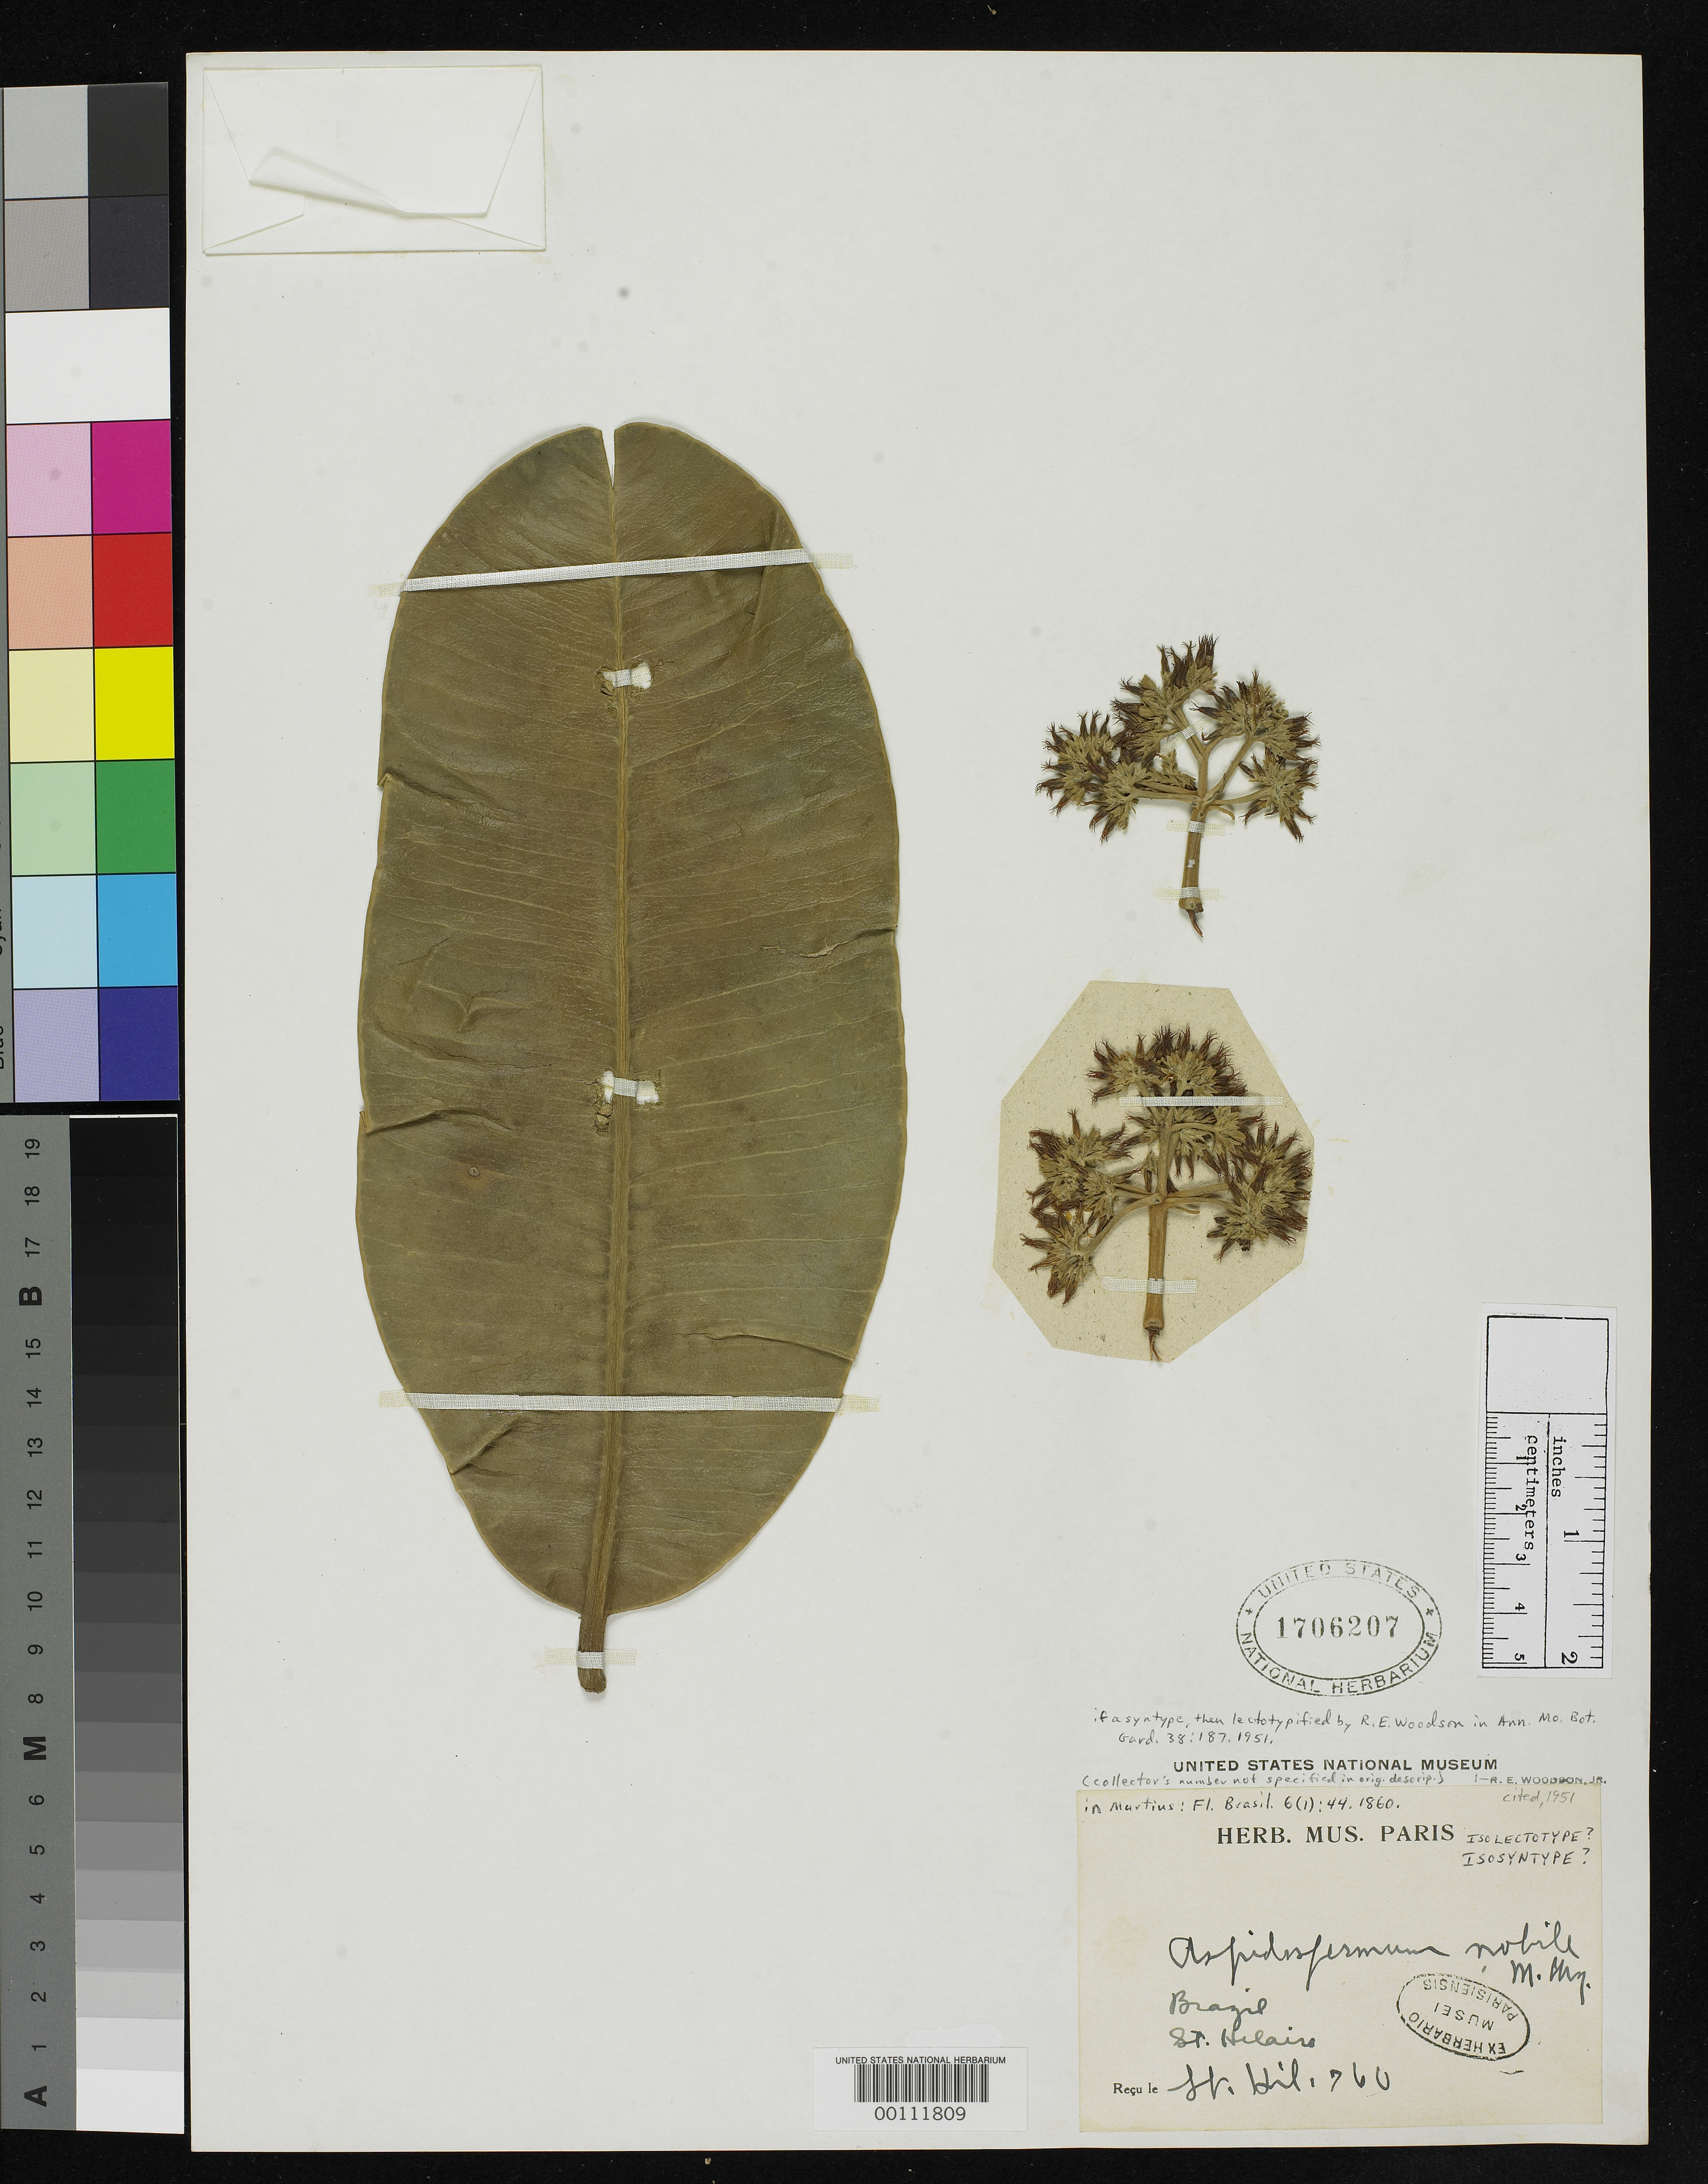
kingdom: Plantae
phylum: Tracheophyta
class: Magnoliopsida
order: Gentianales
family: Apocynaceae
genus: Aspidosperma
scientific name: Aspidosperma nobile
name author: Müll. Arg. in Mart.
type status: Isolectotype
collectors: A. F. C. P. de Saint-Hilaire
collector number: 760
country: Brazil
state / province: Goiás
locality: Inter Porto Imperial et Lunie, ad flum Tocantins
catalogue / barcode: US 1706207